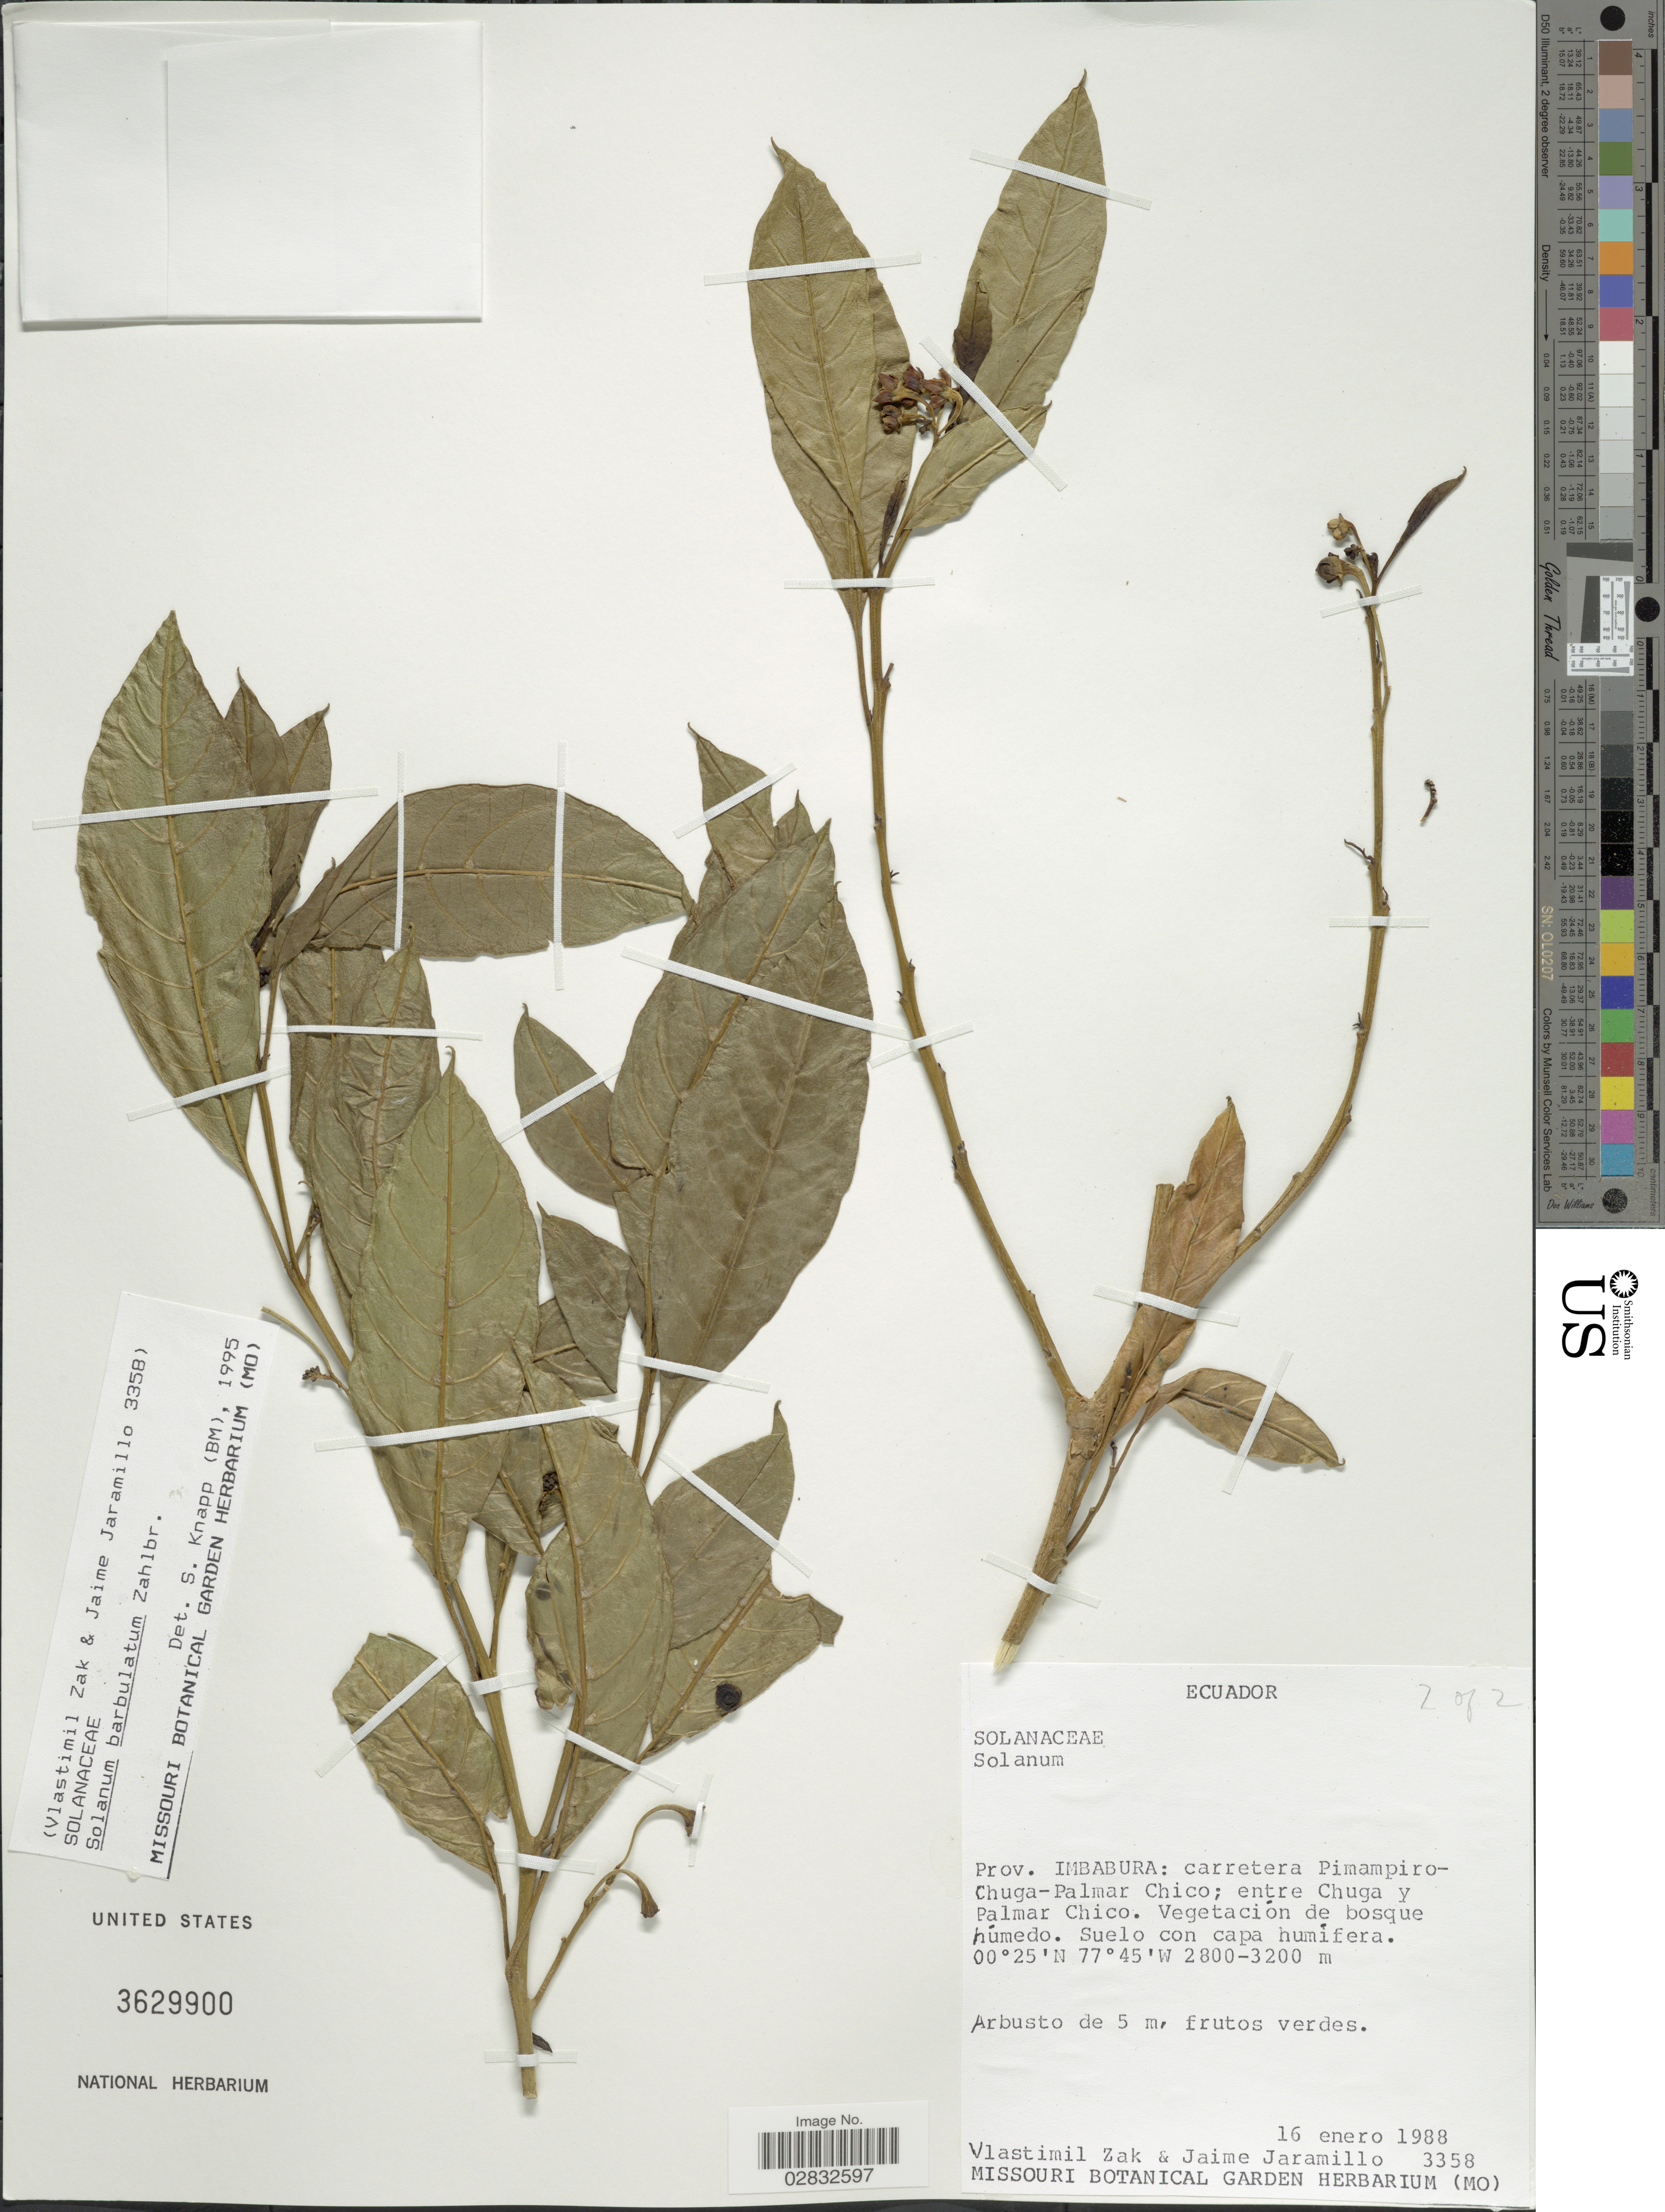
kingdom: Plantae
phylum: Tracheophyta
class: Magnoliopsida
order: Solanales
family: Solanaceae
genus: Solanum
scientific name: Solanum barbulatum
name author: Zahlbr.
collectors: V. Zak & J. Jaramillo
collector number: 3358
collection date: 1988-01-16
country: Ecuador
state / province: Imbabura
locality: Carretera Pimampiro-Chuga-Palmar Chico, entre Chuga y Palmar Chico.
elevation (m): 2800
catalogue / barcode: US 3629900